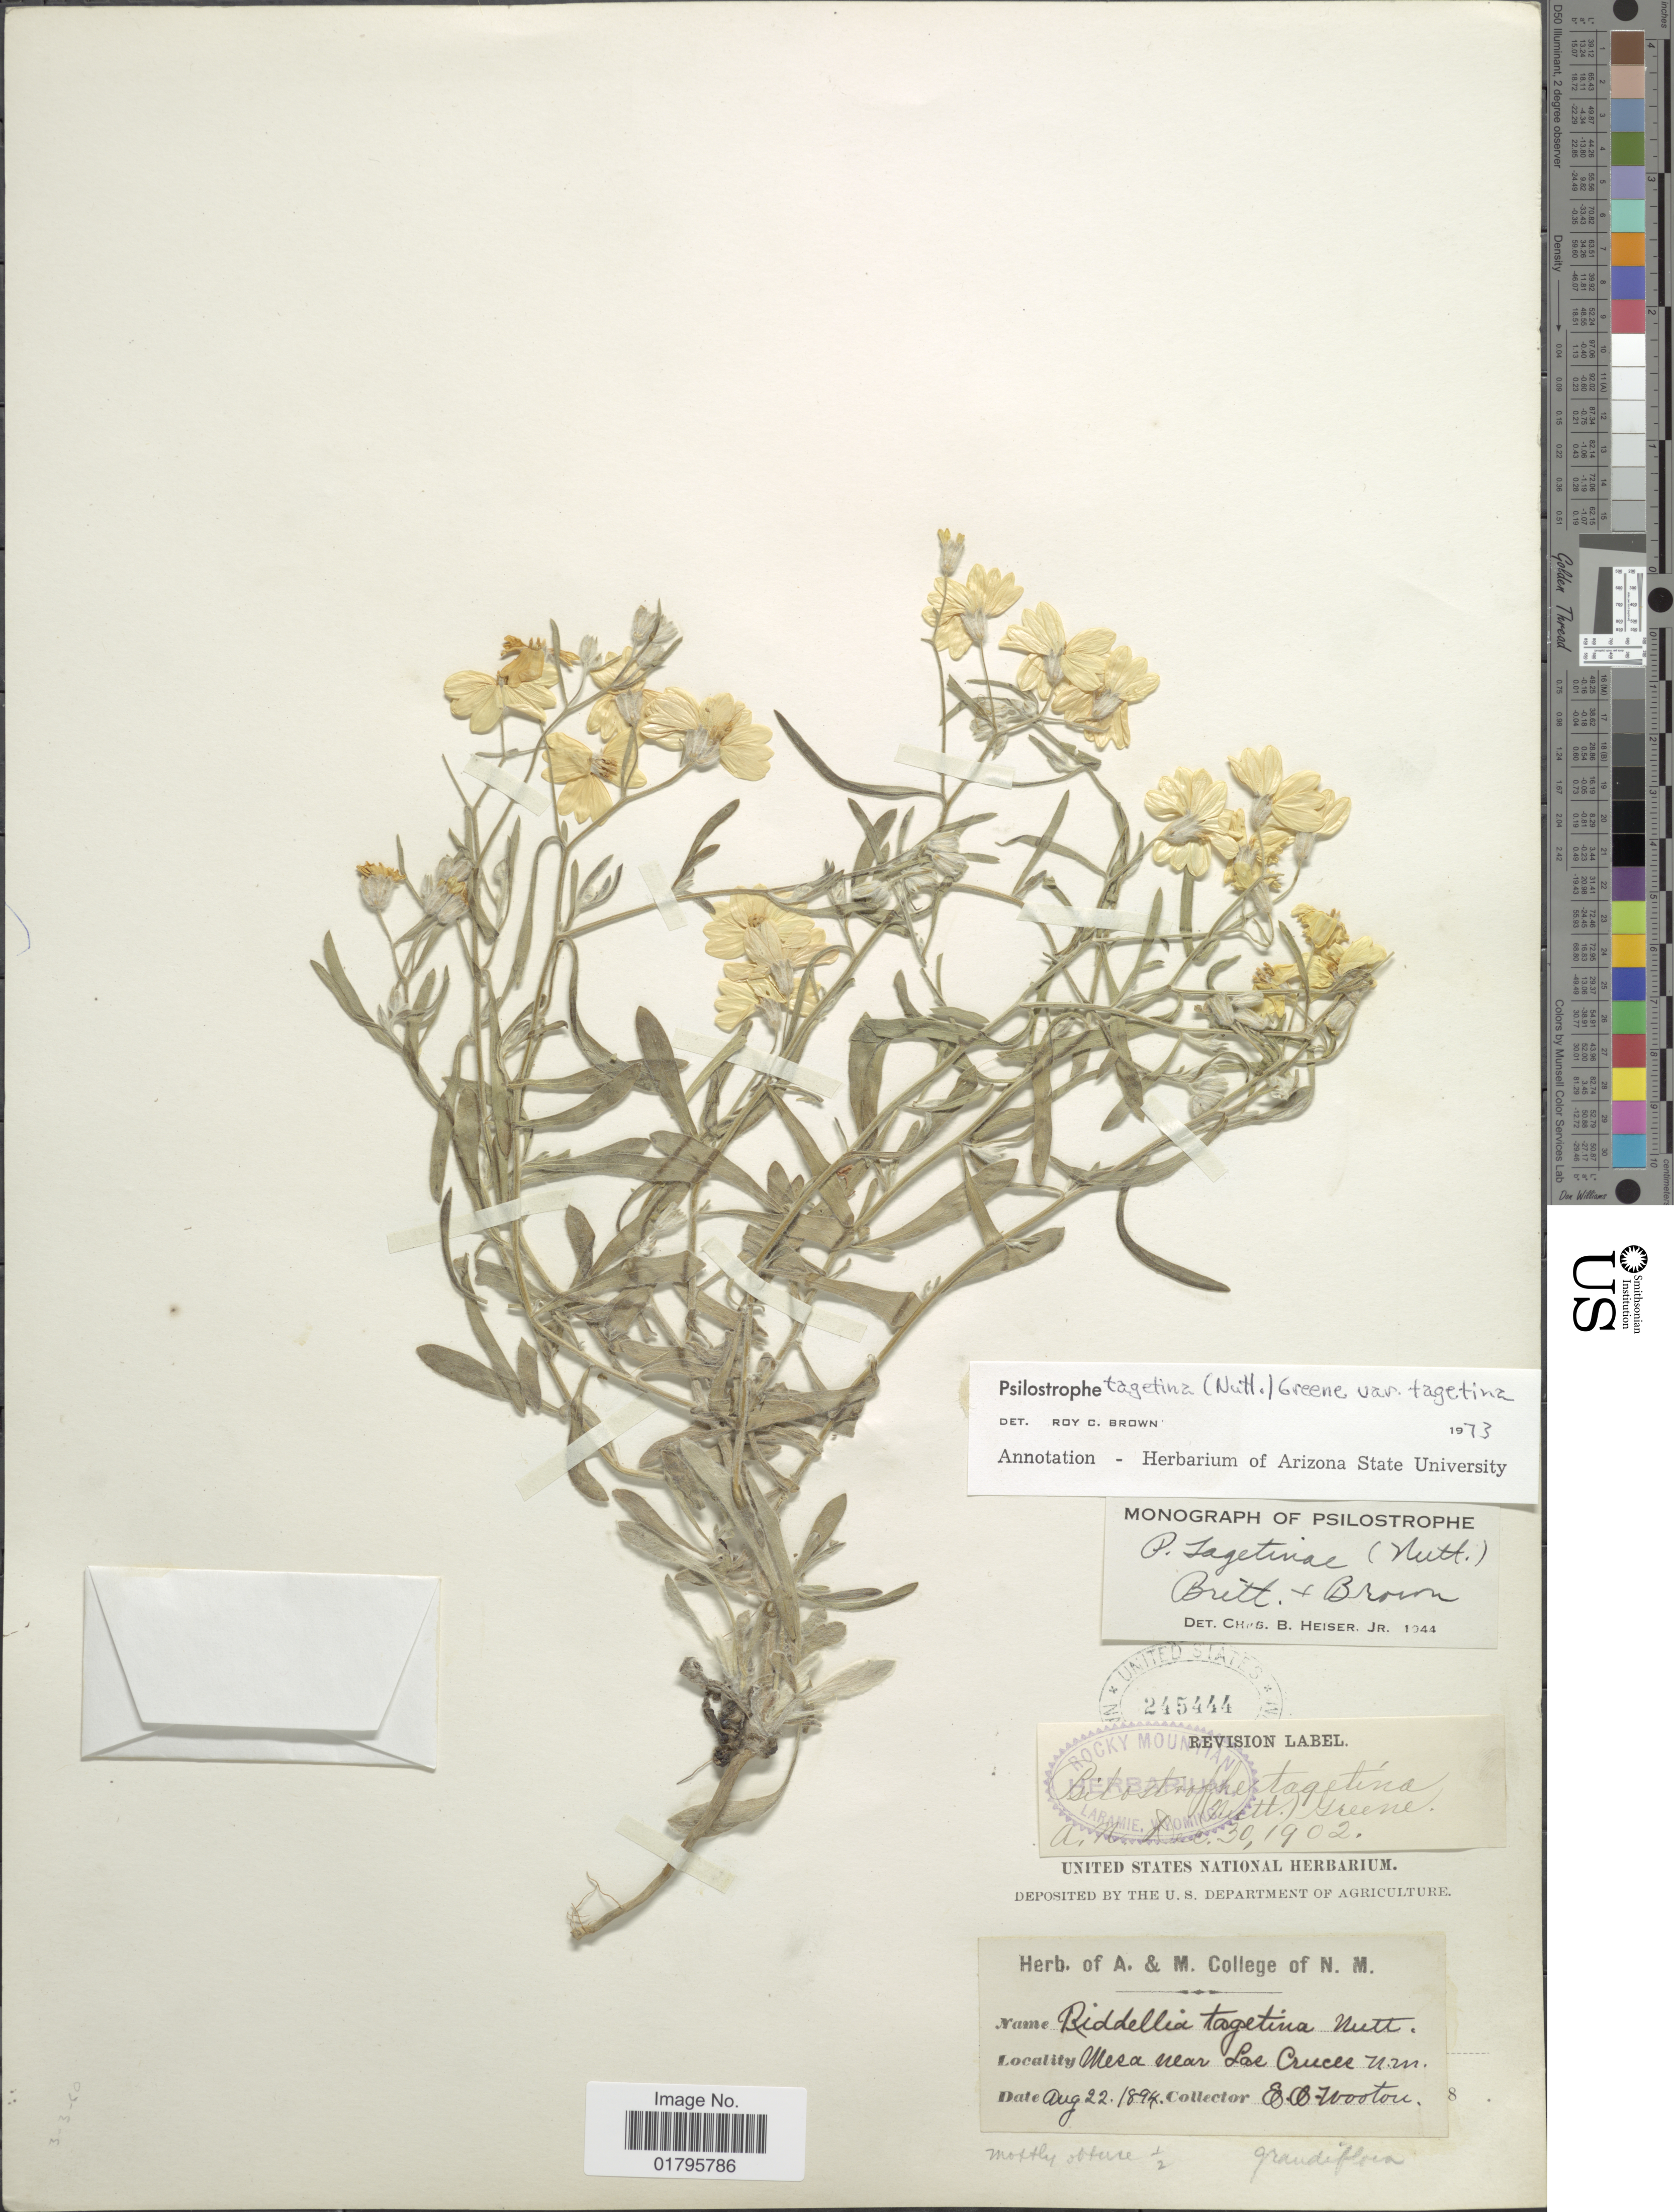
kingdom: Plantae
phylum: Tracheophyta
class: Magnoliopsida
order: Asterales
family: Asteraceae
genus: Psilostrophe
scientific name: Psilostrophe tagetina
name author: (Nutt.) Greene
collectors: E. O. Wooton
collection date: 1894-08-22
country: United States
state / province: New Mexico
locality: Mesa near Las Cruces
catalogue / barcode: US 245444